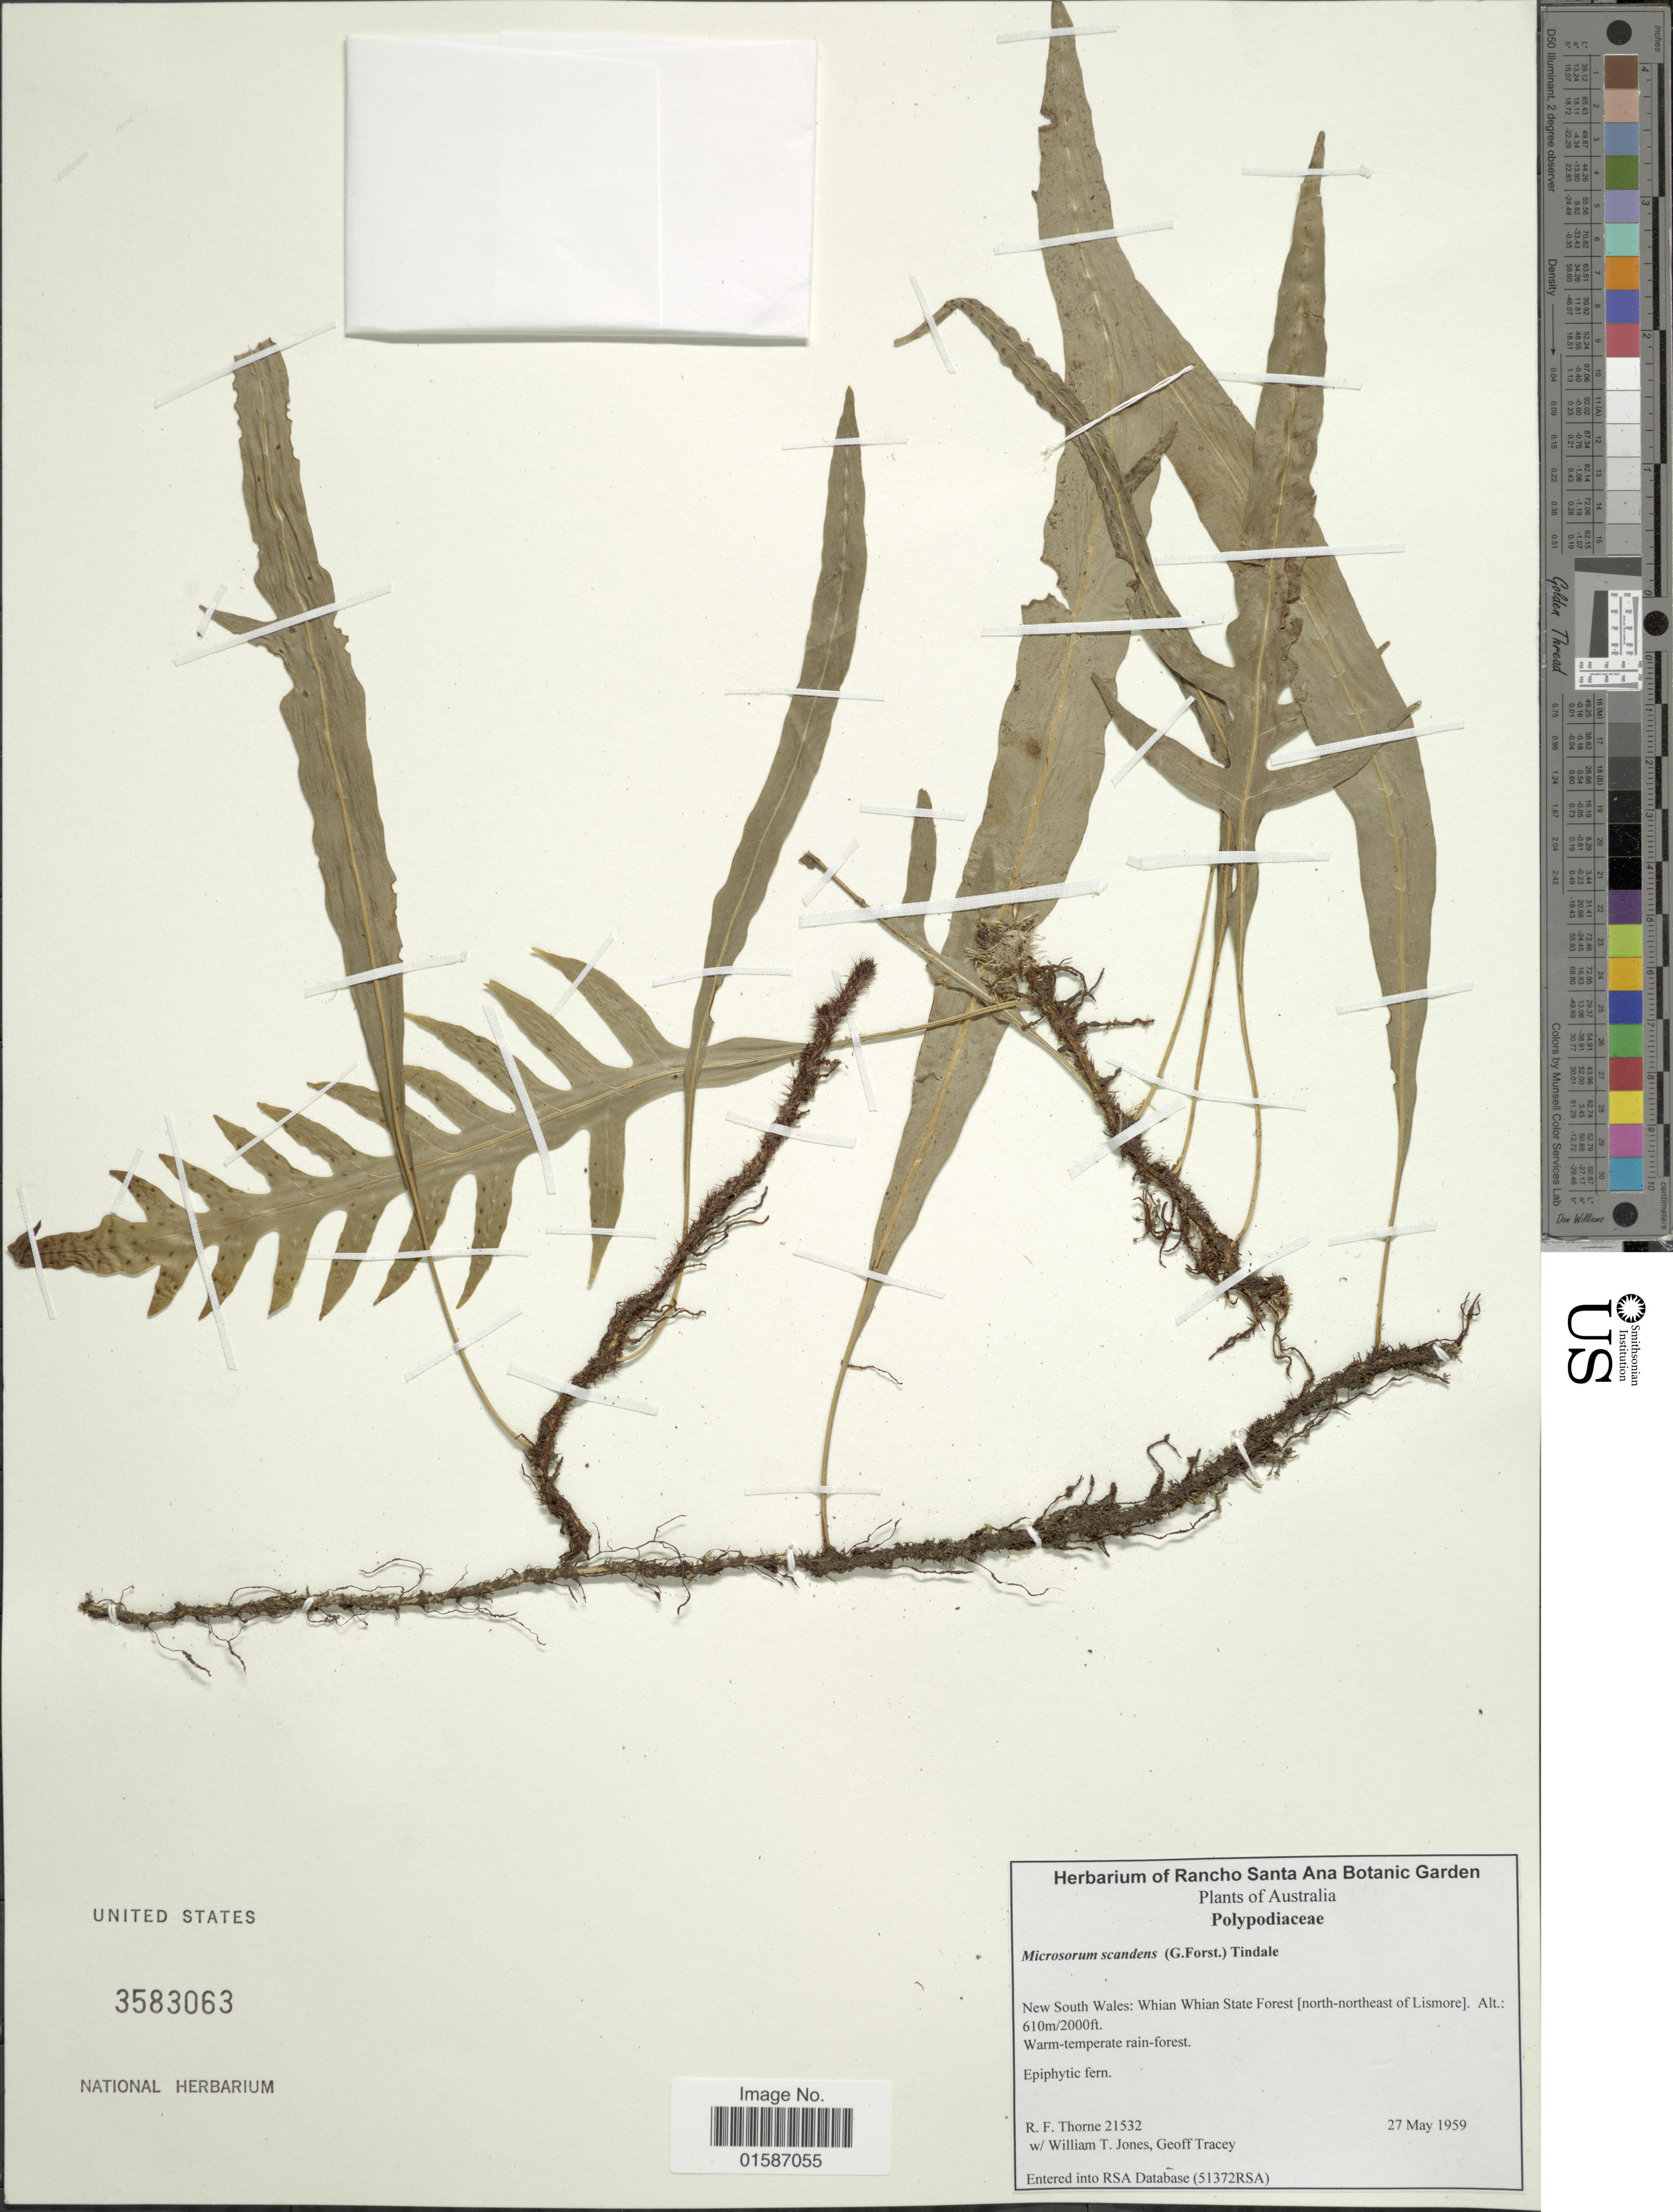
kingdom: Plantae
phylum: Tracheophyta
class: Polypodiopsida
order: Polypodiales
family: Polypodiaceae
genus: Microsorum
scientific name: Microsorum scandens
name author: Tindale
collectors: R. F. Thorne, W. T. Jones & G. Tracey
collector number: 21532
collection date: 1959-05-27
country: Australia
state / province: New South Wales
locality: Whian Whian State Forest [north-northeast of Lismore]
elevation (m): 610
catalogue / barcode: US 3583063